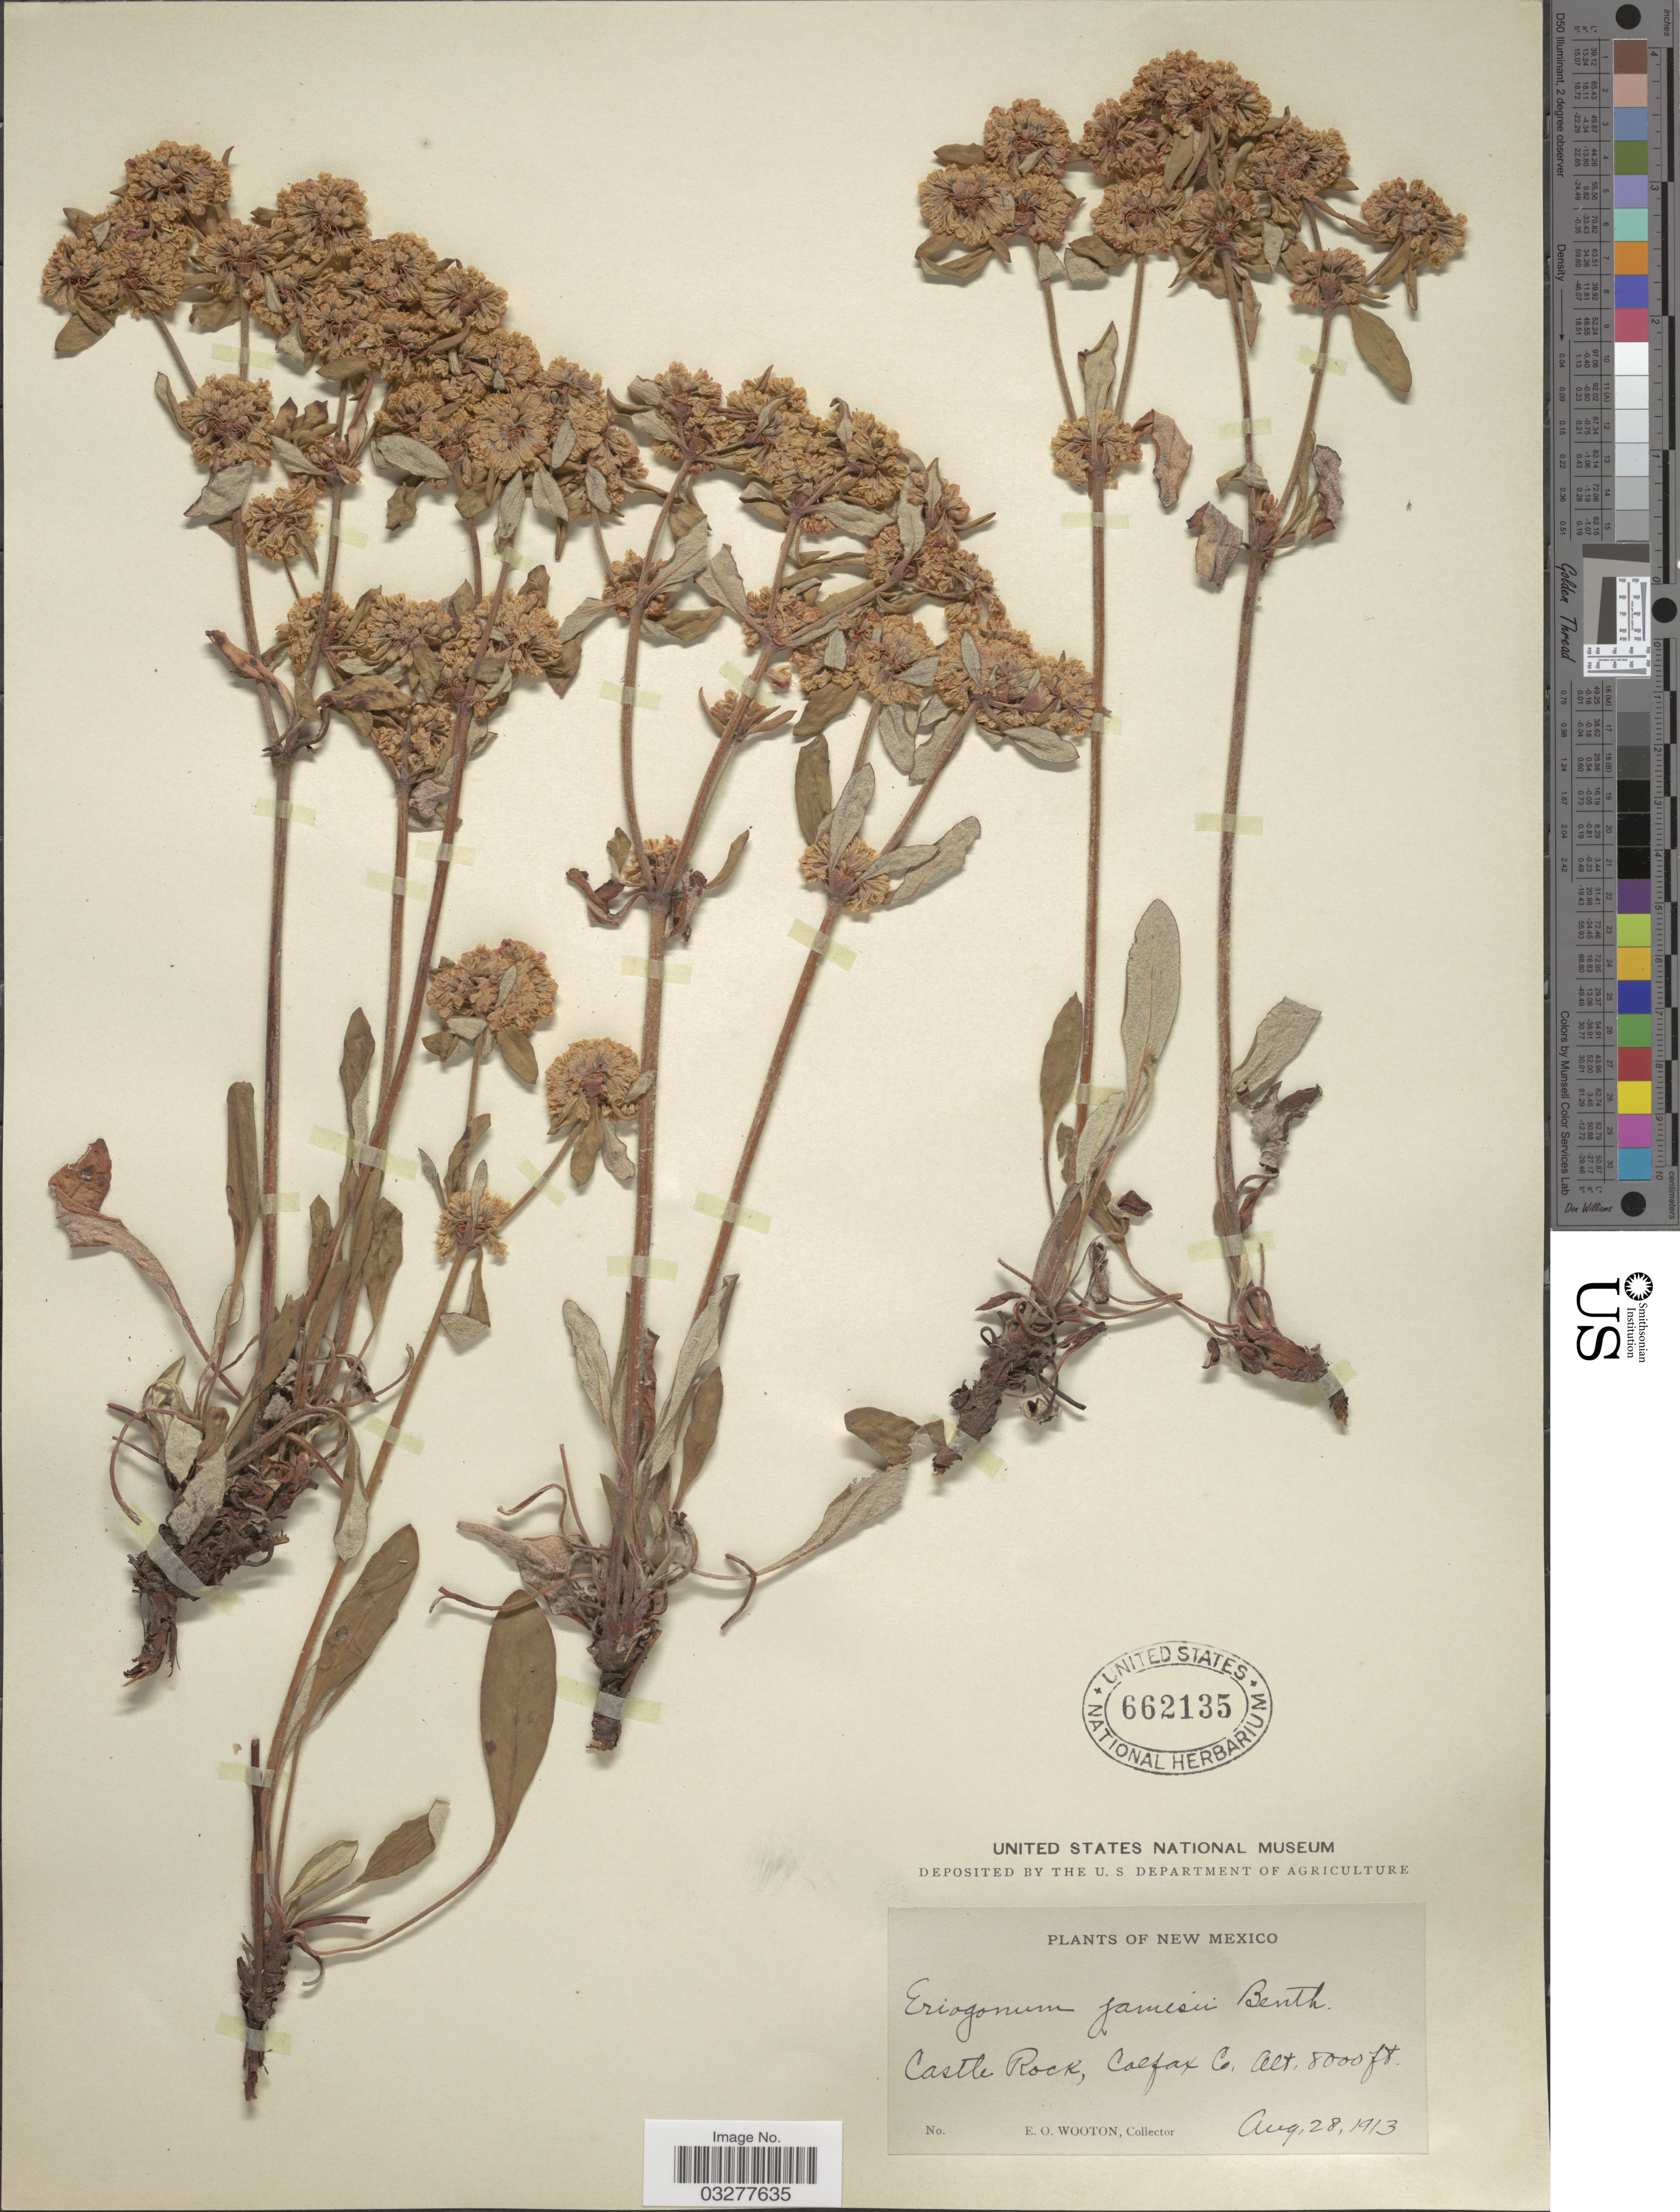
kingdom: Plantae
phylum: Tracheophyta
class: Magnoliopsida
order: Caryophyllales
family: Polygonaceae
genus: Eriogonum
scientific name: Eriogonum jamesii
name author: Benth.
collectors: E. O. Wooton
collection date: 1913-08-28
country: United States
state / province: New Mexico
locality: Castle Rock, Colfax Co.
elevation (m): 2438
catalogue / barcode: US 662135